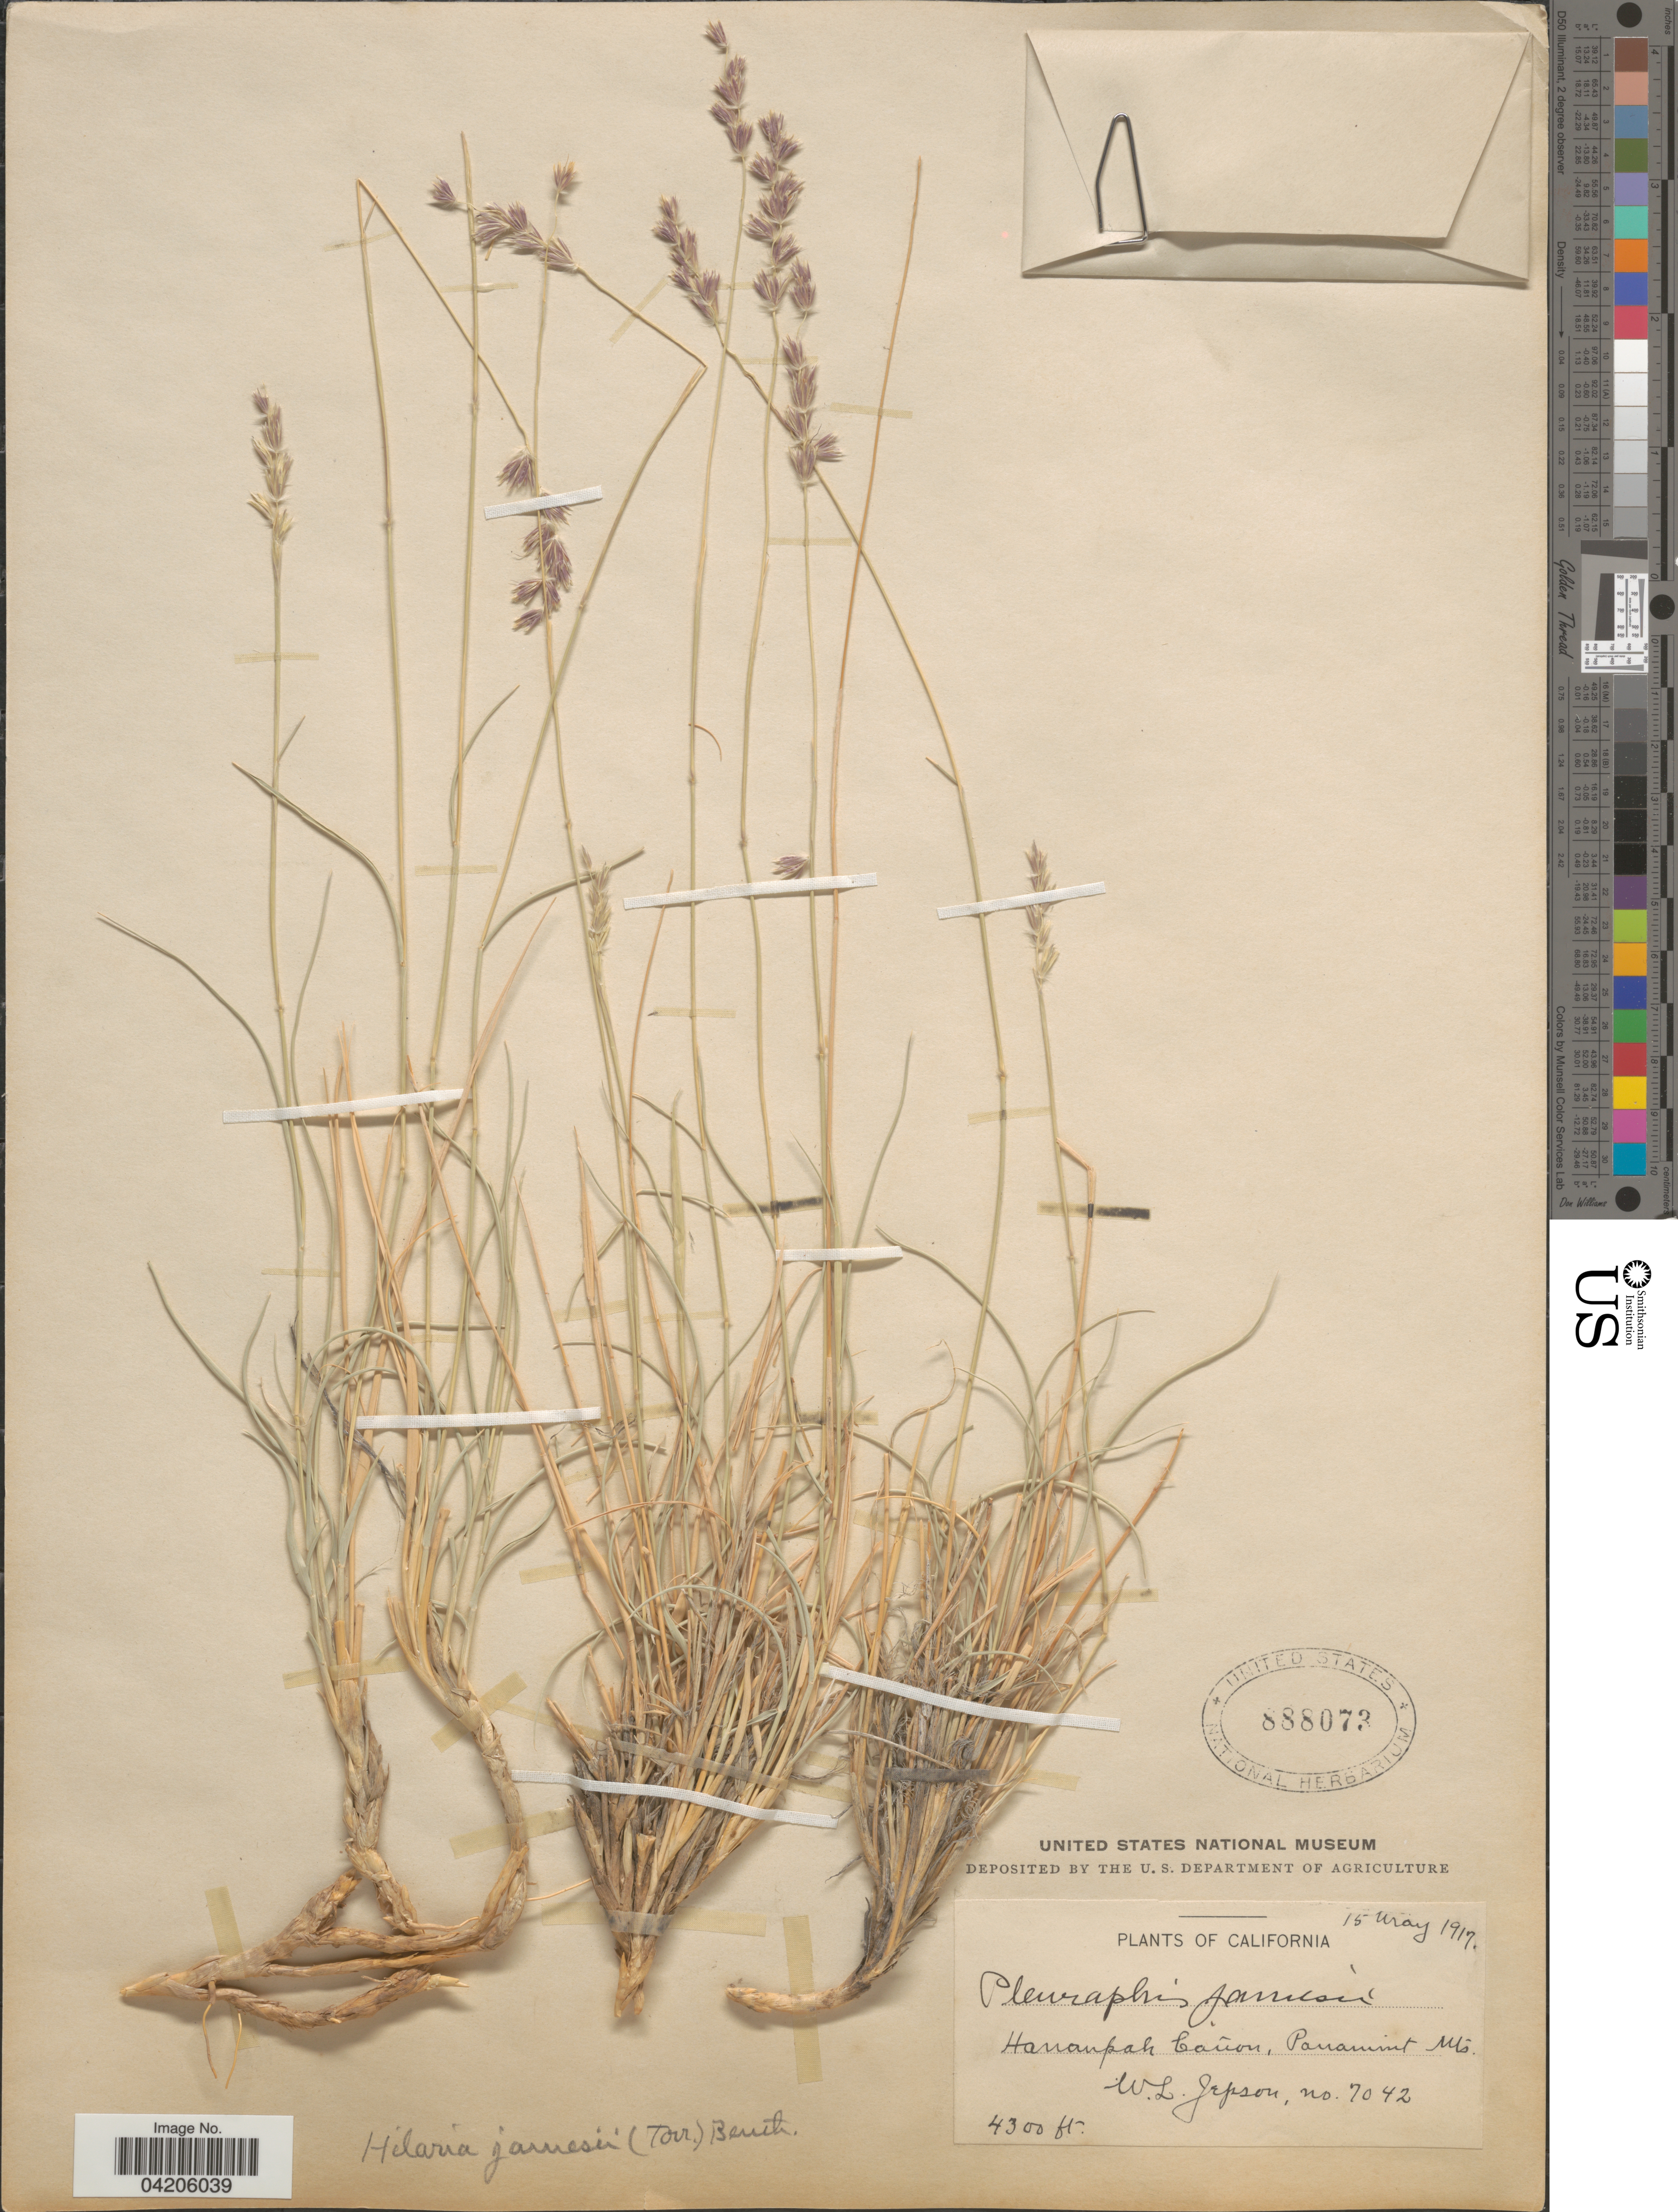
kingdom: Plantae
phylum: Tracheophyta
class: Liliopsida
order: Poales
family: Poaceae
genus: Hilaria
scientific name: Hilaria jamesii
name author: (Torr.) Benth.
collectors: W. L. Jepson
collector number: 7042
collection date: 1917-05-15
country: United States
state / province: California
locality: Hanaupah Cañon, Panamint Mts.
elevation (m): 1311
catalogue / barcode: US 888073